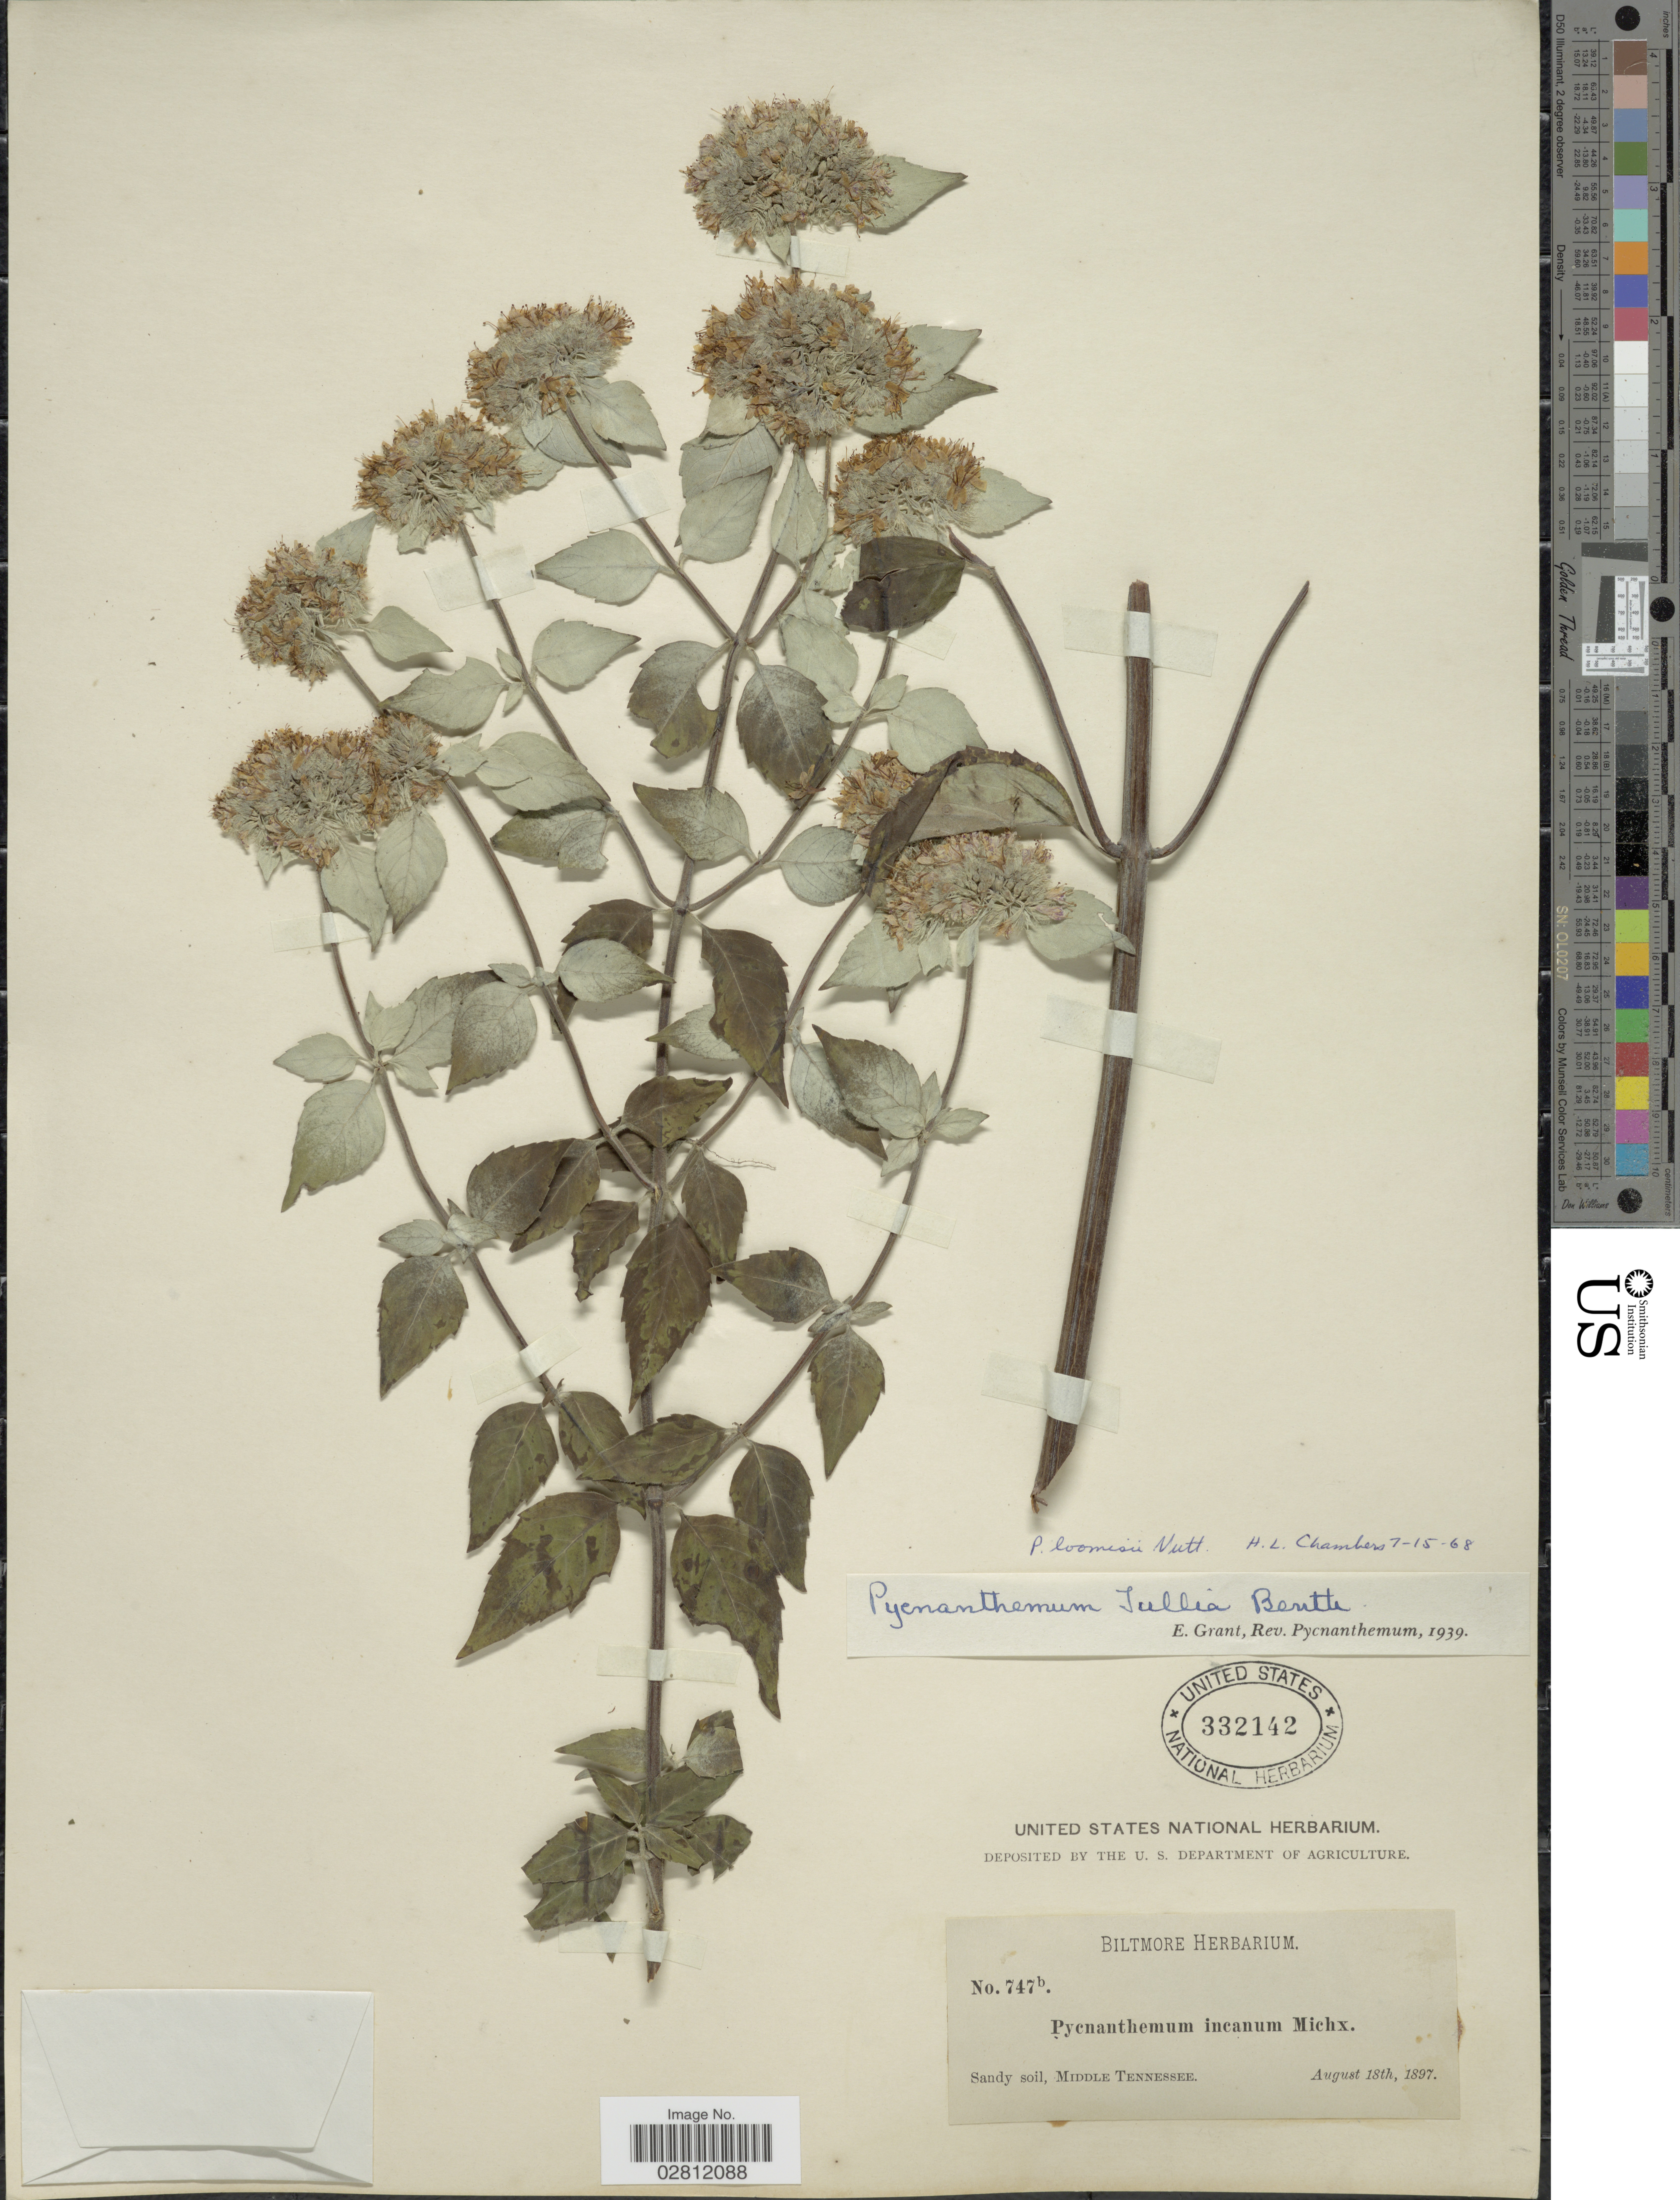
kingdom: Plantae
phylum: Tracheophyta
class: Magnoliopsida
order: Lamiales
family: Lamiaceae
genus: Pycnanthemum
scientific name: Pycnanthemum loomisii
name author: Nutt.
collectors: ex herb. Biltmore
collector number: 747b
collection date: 1897-08-18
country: United States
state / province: Tennessee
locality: Middle Tennessee.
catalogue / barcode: US 332142